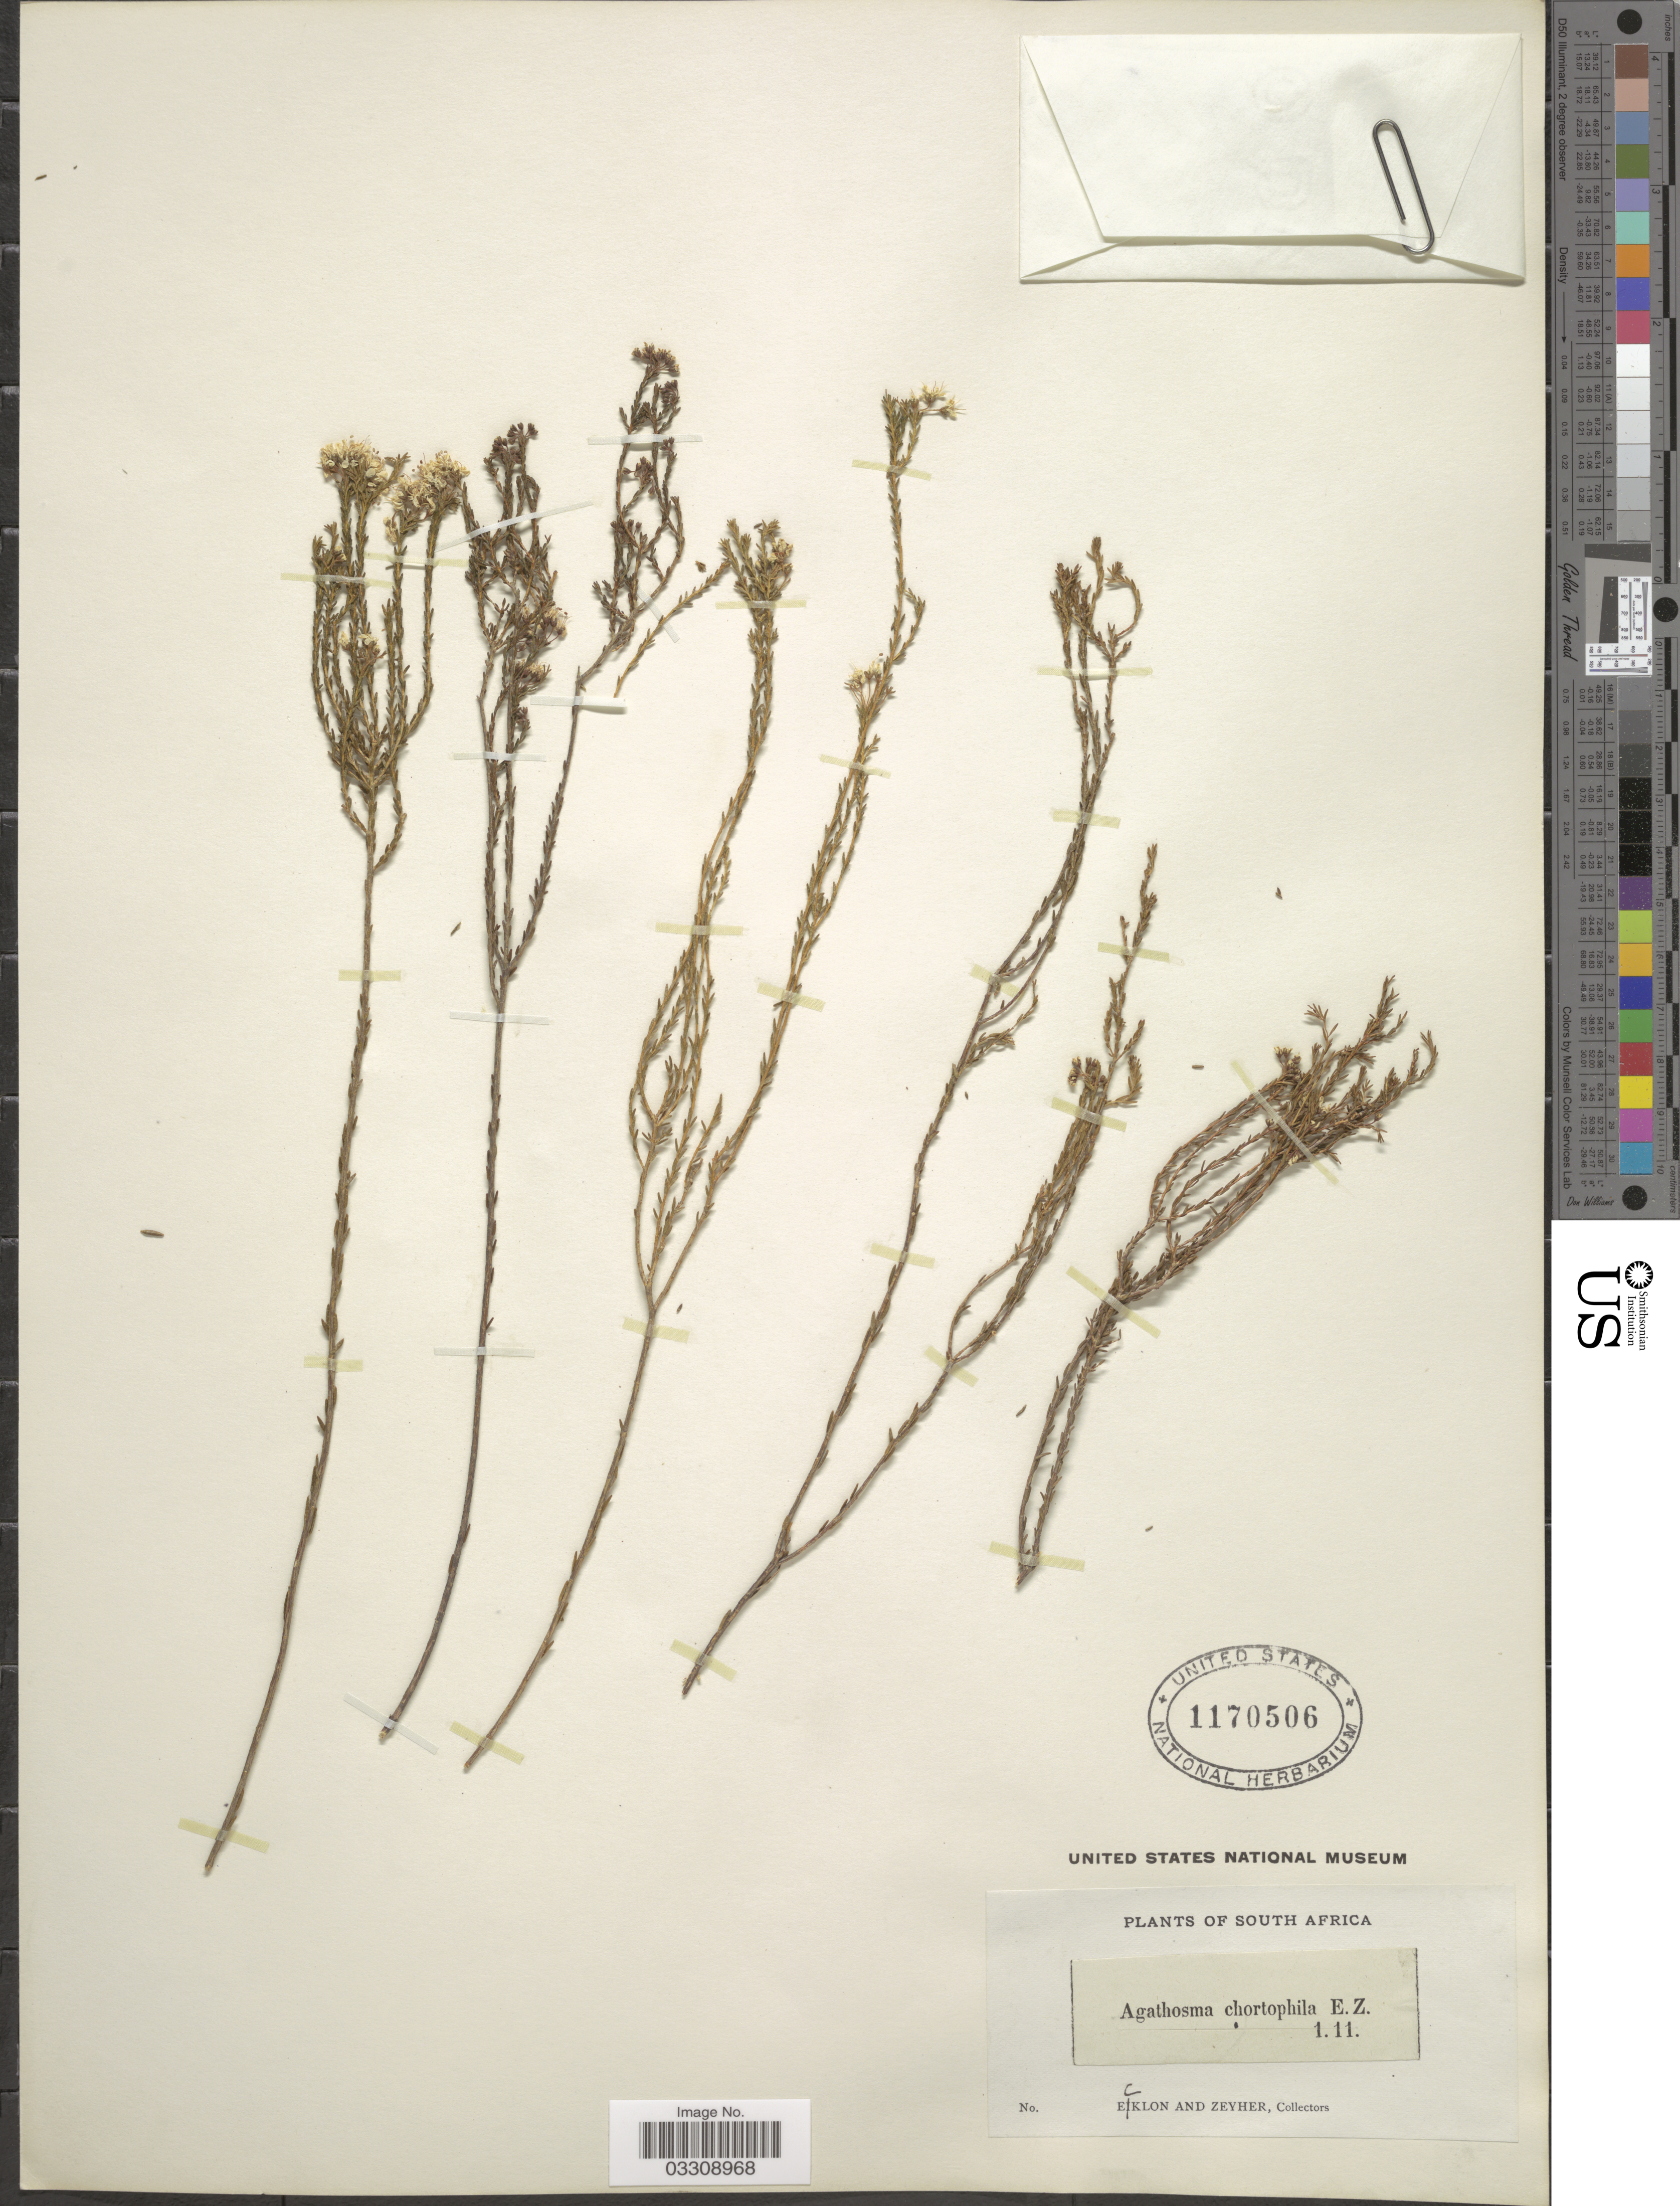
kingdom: Plantae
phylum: Tracheophyta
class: Magnoliopsida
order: Sapindales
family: Rutaceae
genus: Agathosma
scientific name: Agathosma chortophila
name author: Eckl. & Zeyh.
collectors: -. Ecklon & -. Zeyher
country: South Africa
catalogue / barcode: US 1170506